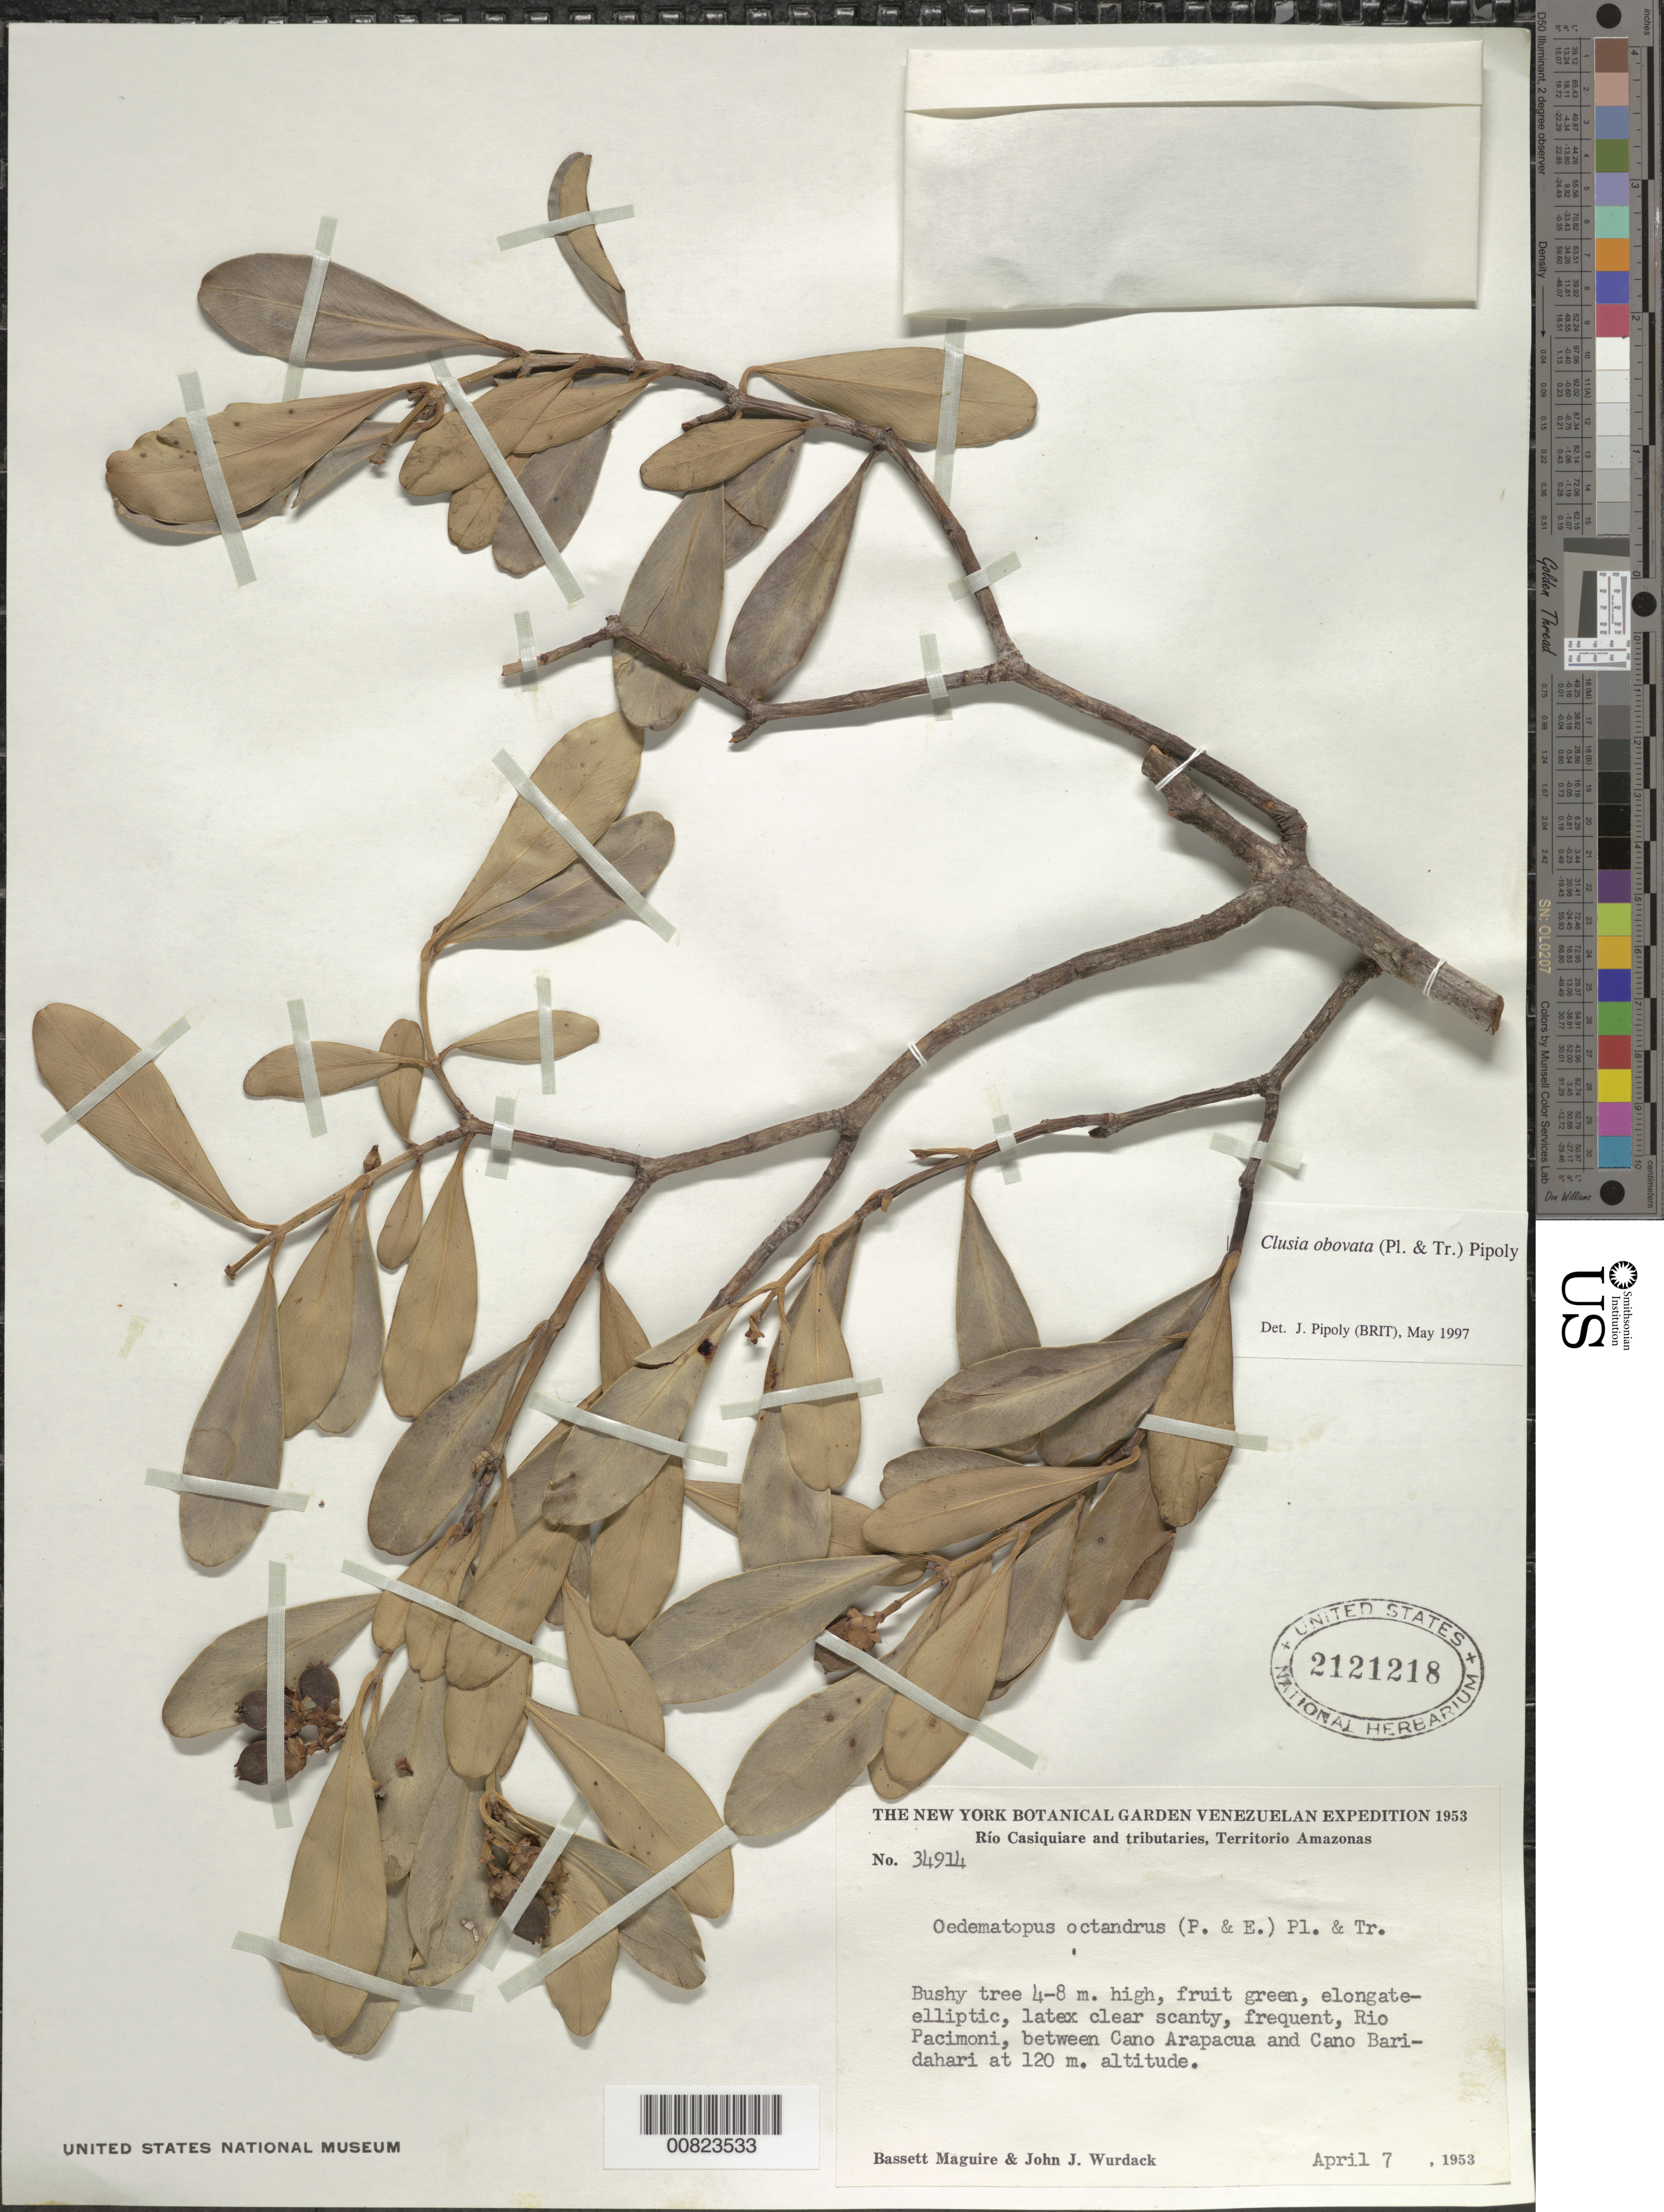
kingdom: Plantae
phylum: Tracheophyta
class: Magnoliopsida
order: Malpighiales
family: Clusiaceae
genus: Clusia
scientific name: Clusia obovata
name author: (Spruce ex Planch. & Triana) Pipoly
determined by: Pipoly, J. J., III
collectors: B. Maguire & J. J. Wurdack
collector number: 34914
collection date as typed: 7-Apr-53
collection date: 1953-04-07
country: Venezuela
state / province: Amazonas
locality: Río Pacimoni, between Caño Arapacua and Caño Boridahari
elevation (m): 120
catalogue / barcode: US 2121218